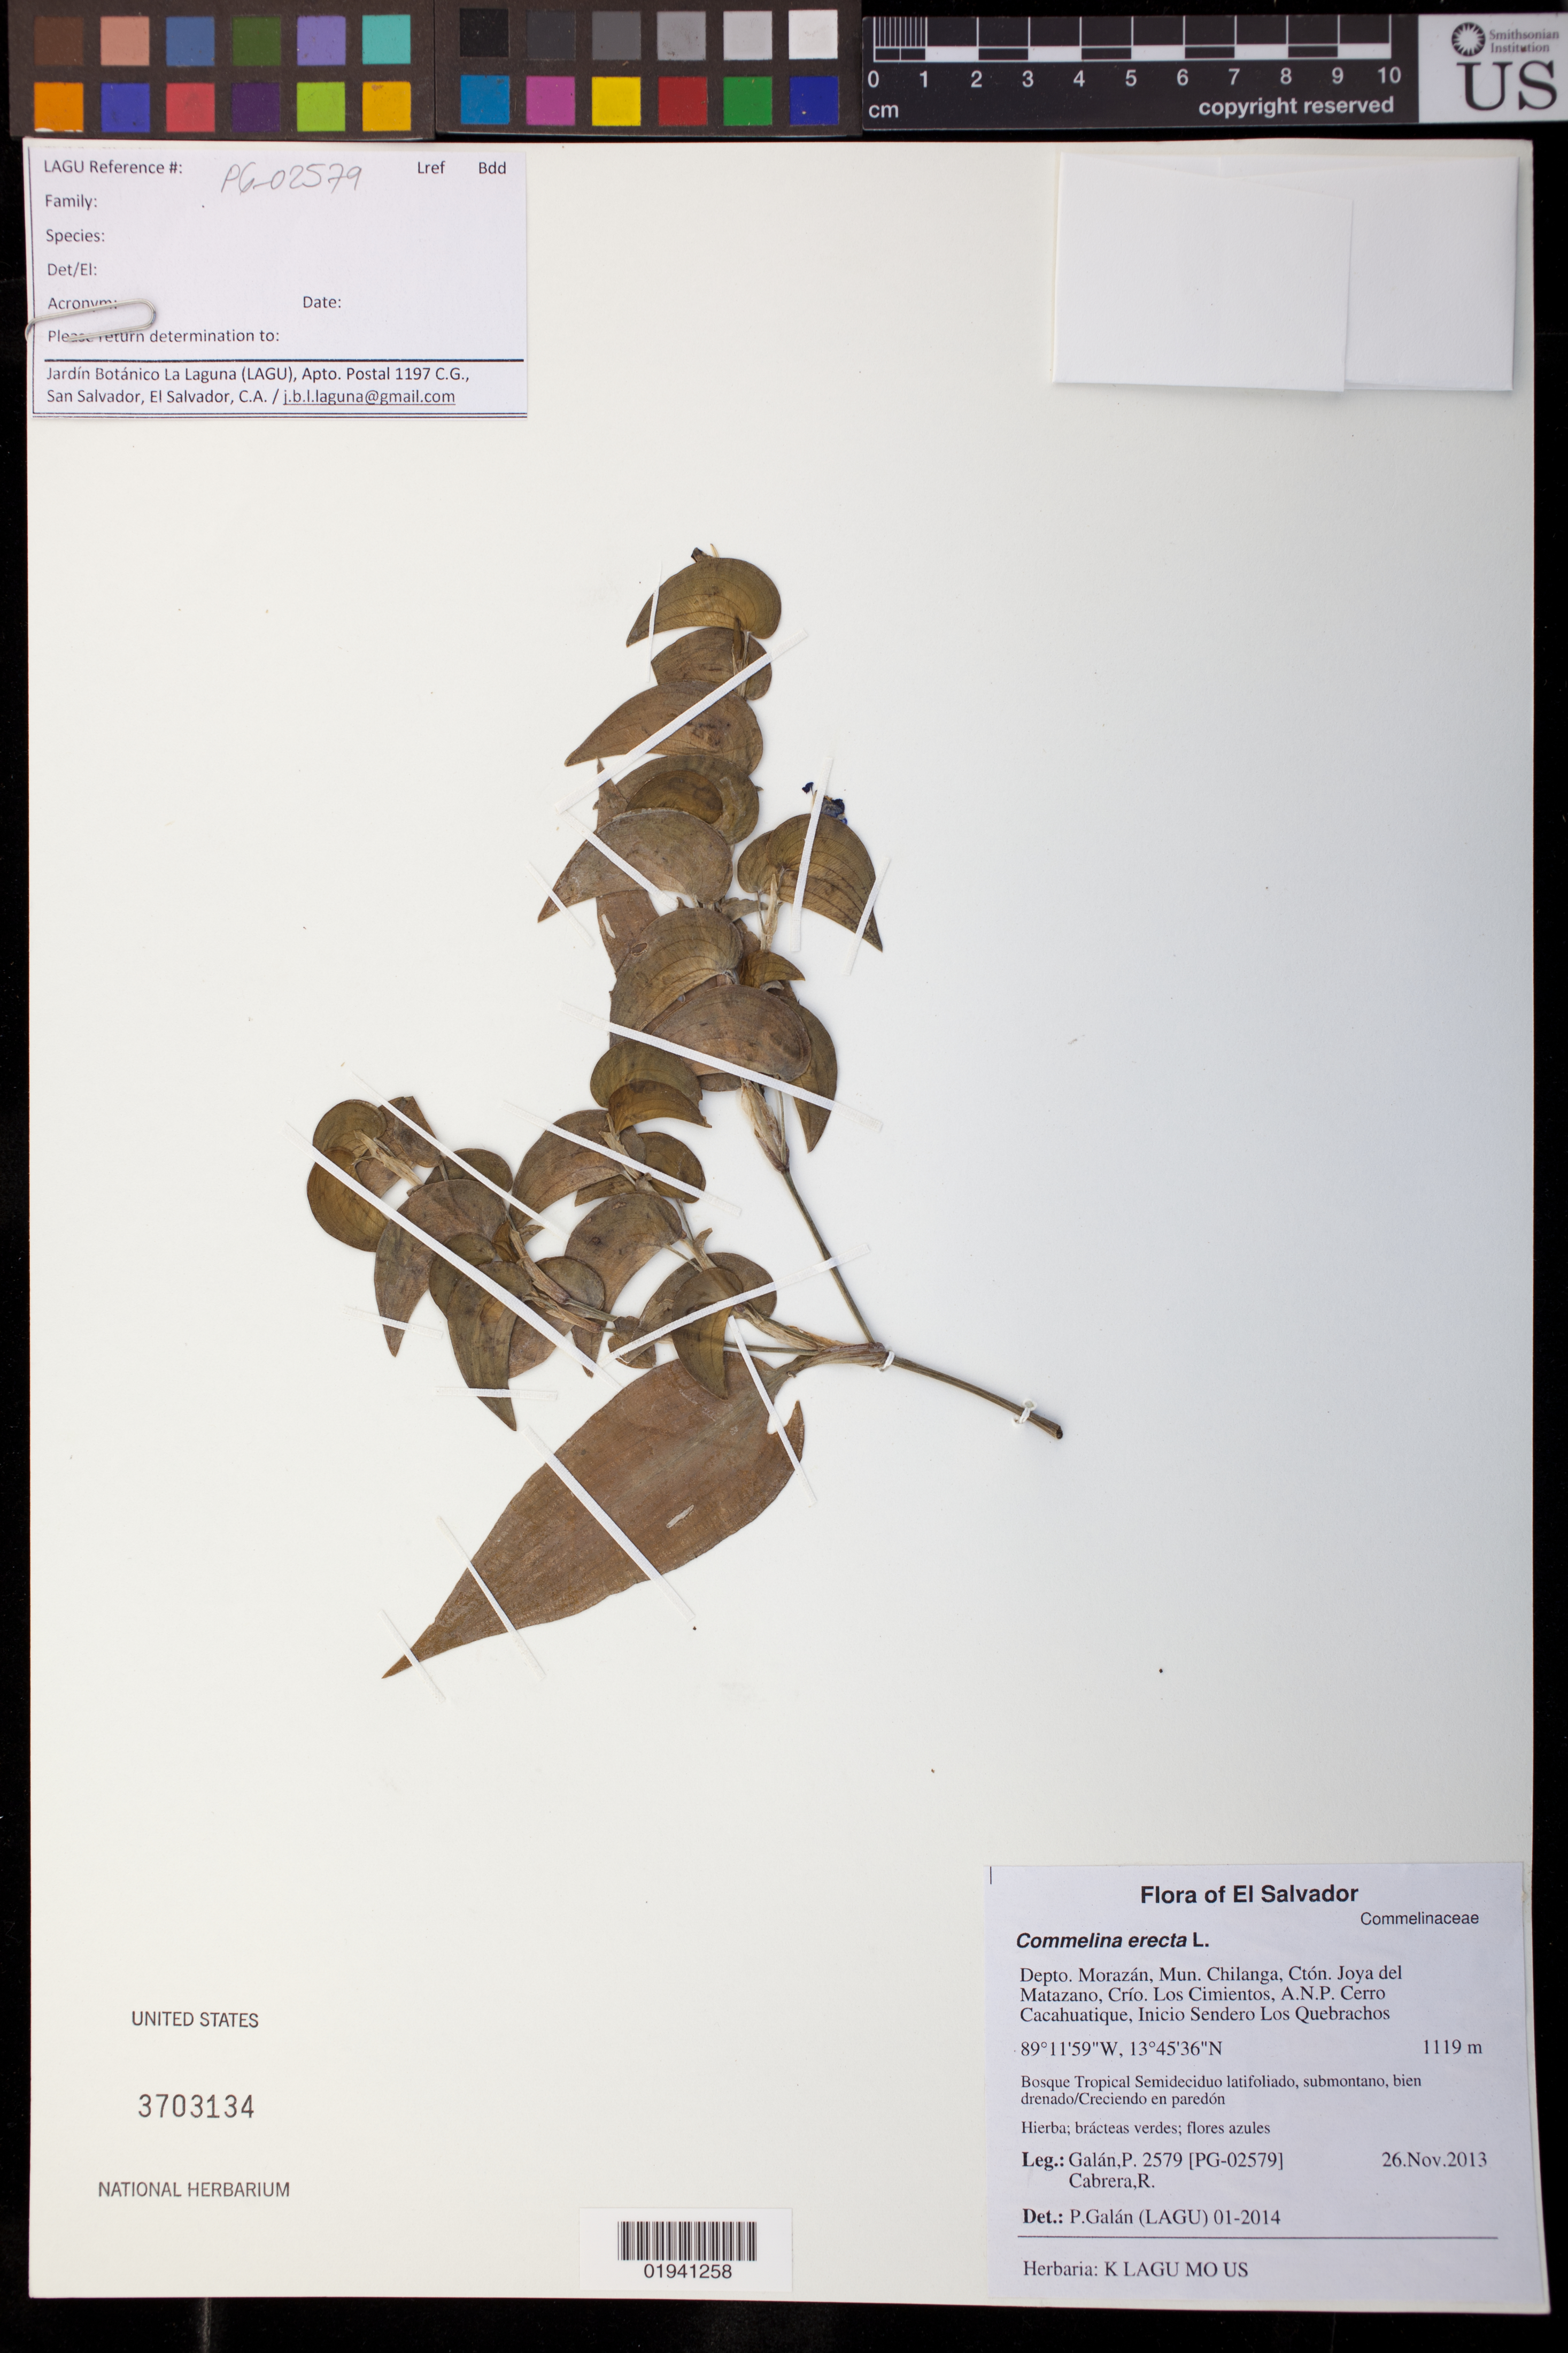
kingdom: Plantae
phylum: Tracheophyta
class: Liliopsida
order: Commelinales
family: Commelinaceae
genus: Commelina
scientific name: Commelina erecta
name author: L.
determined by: Galan, P.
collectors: P. Galan & R. Cabrera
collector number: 2579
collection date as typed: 26.Nov.2013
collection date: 2013-11-26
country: El Salvador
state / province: Morazán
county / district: Chilanga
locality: Cton. Joya del Matazano, Crio. Los Cimientos, A.N.P. Cerro Cacahuatique, Inicio Sendero Los Quebrachos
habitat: Bosque Tropical Semideciduo latifoliado, submontano, bien drenado/Creciendo en paredon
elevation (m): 1119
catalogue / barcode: US 3703134